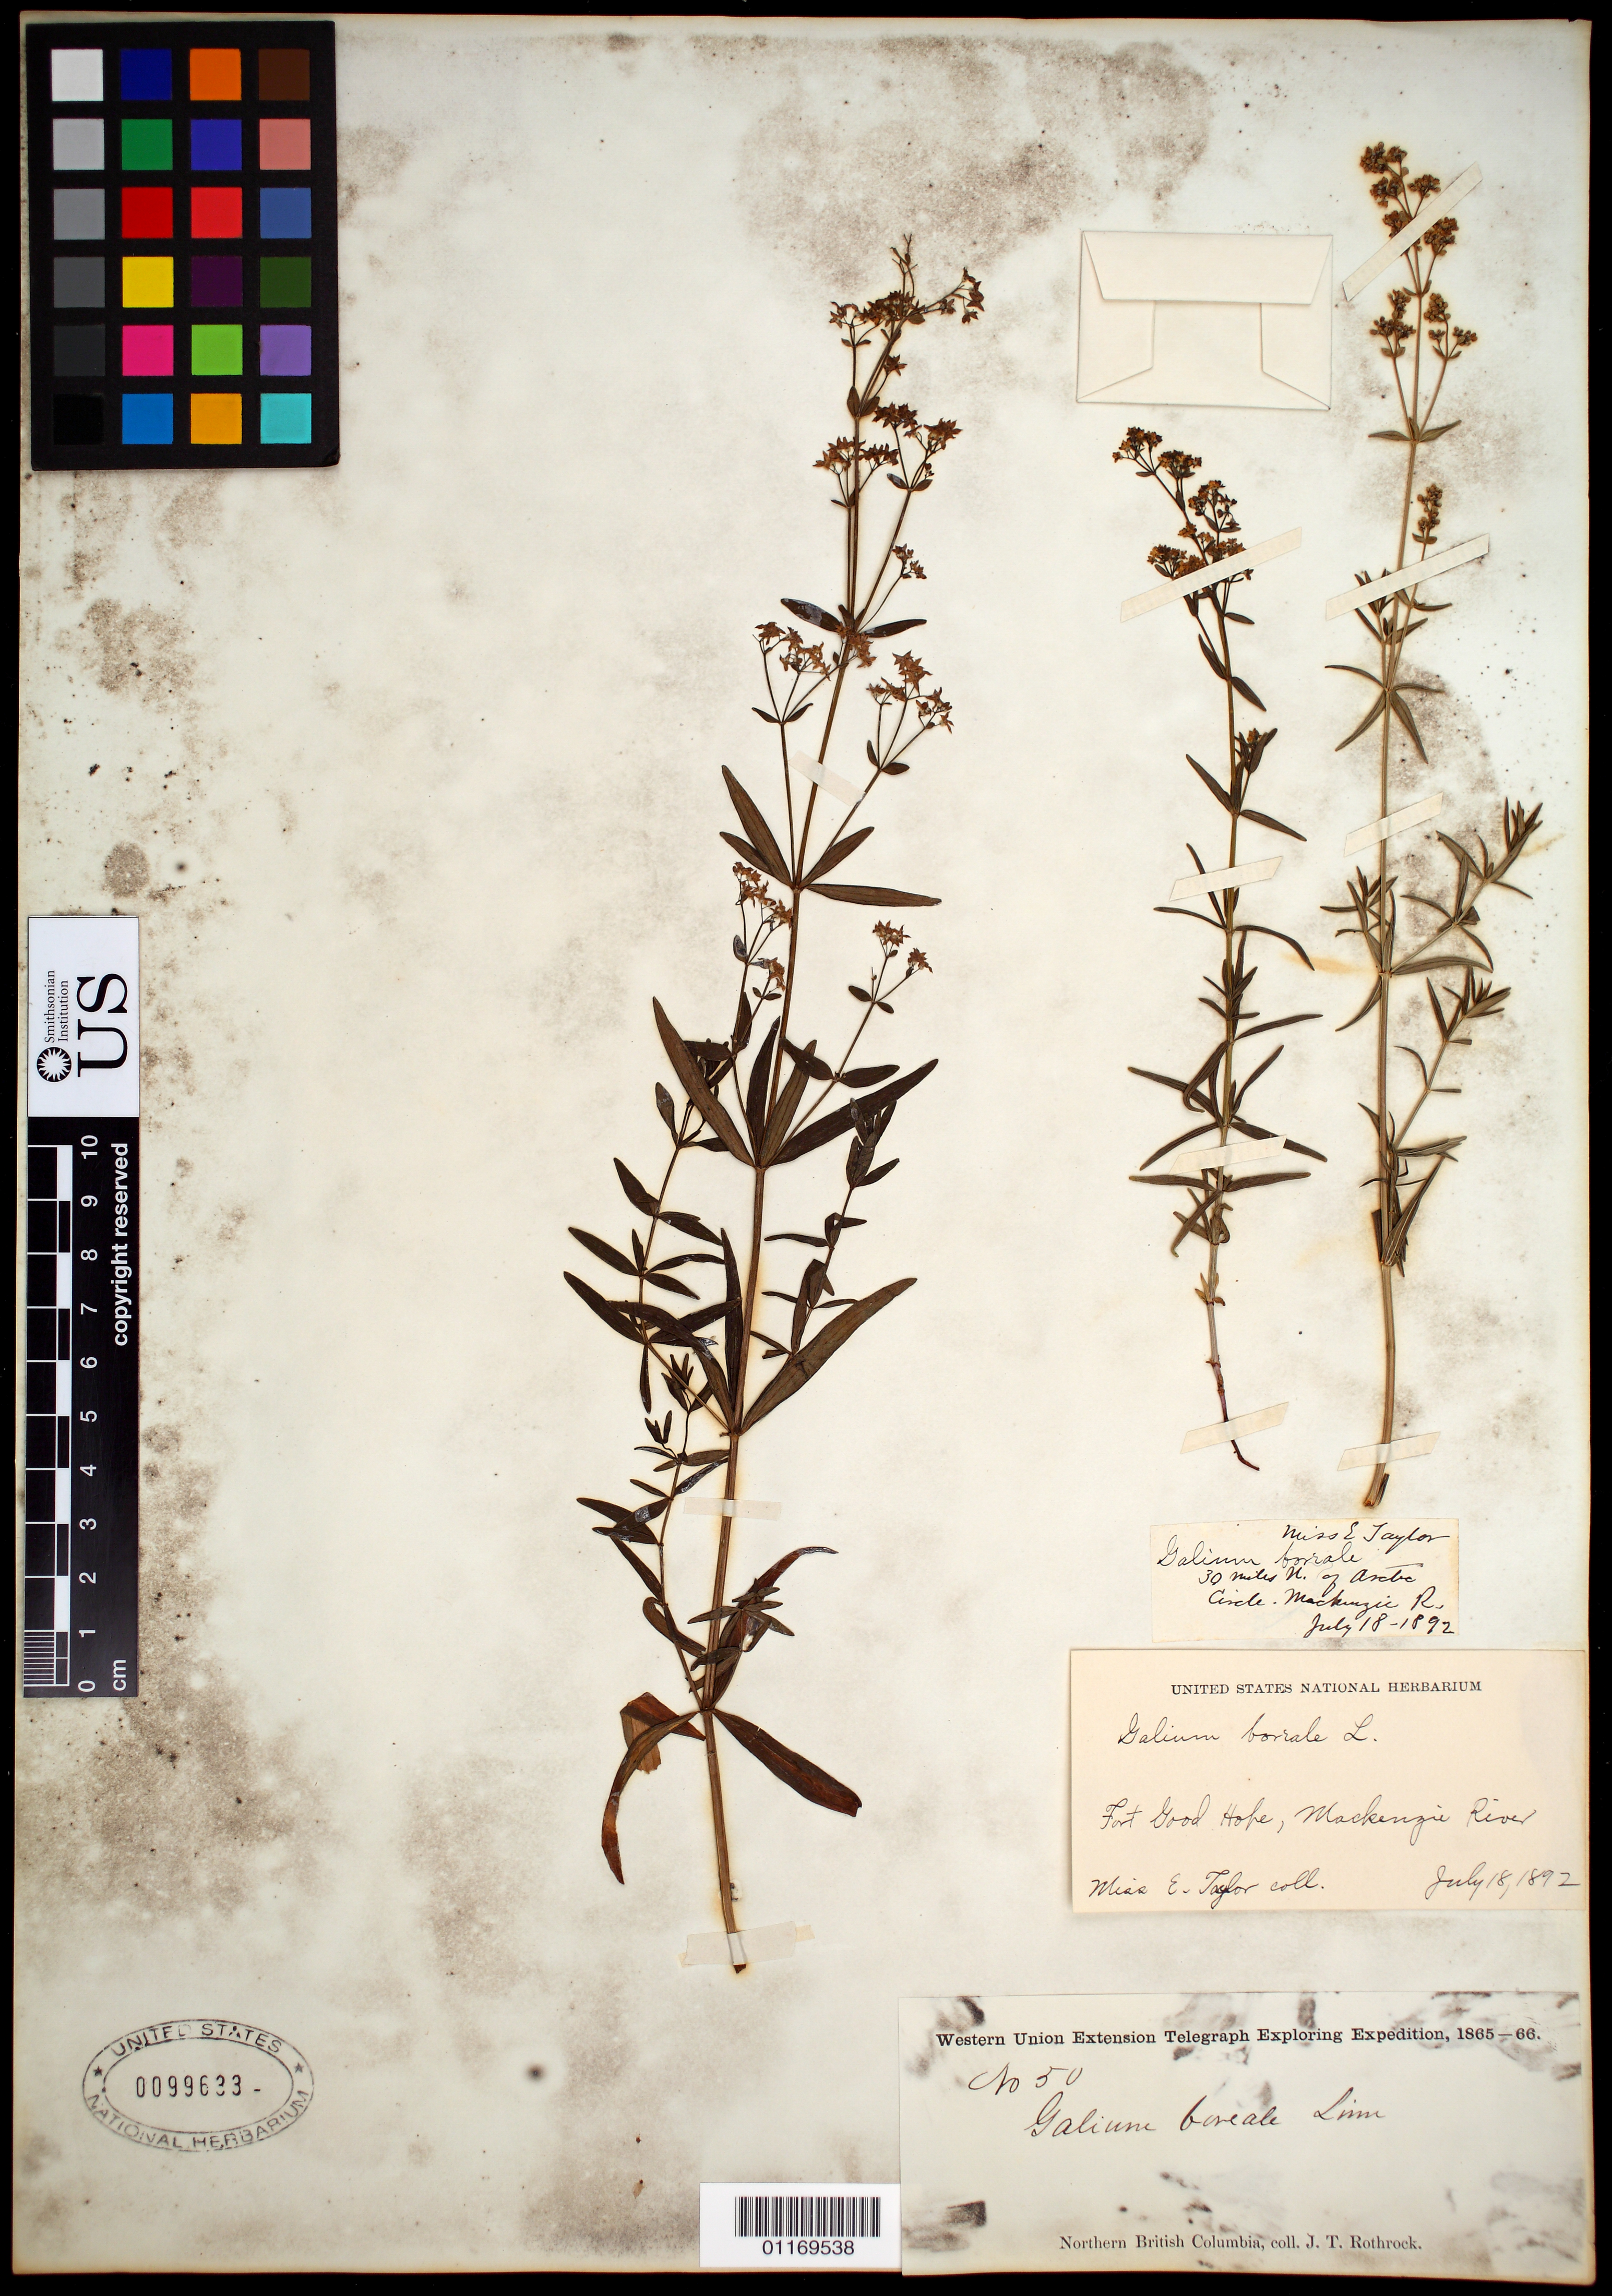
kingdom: Plantae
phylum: Tracheophyta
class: Magnoliopsida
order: Gentianales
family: Rubiaceae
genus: Galium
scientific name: Galium boreale L.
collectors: J. T. Rothrock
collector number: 50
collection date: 1865/1866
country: Canada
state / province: British Columbia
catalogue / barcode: US 99633